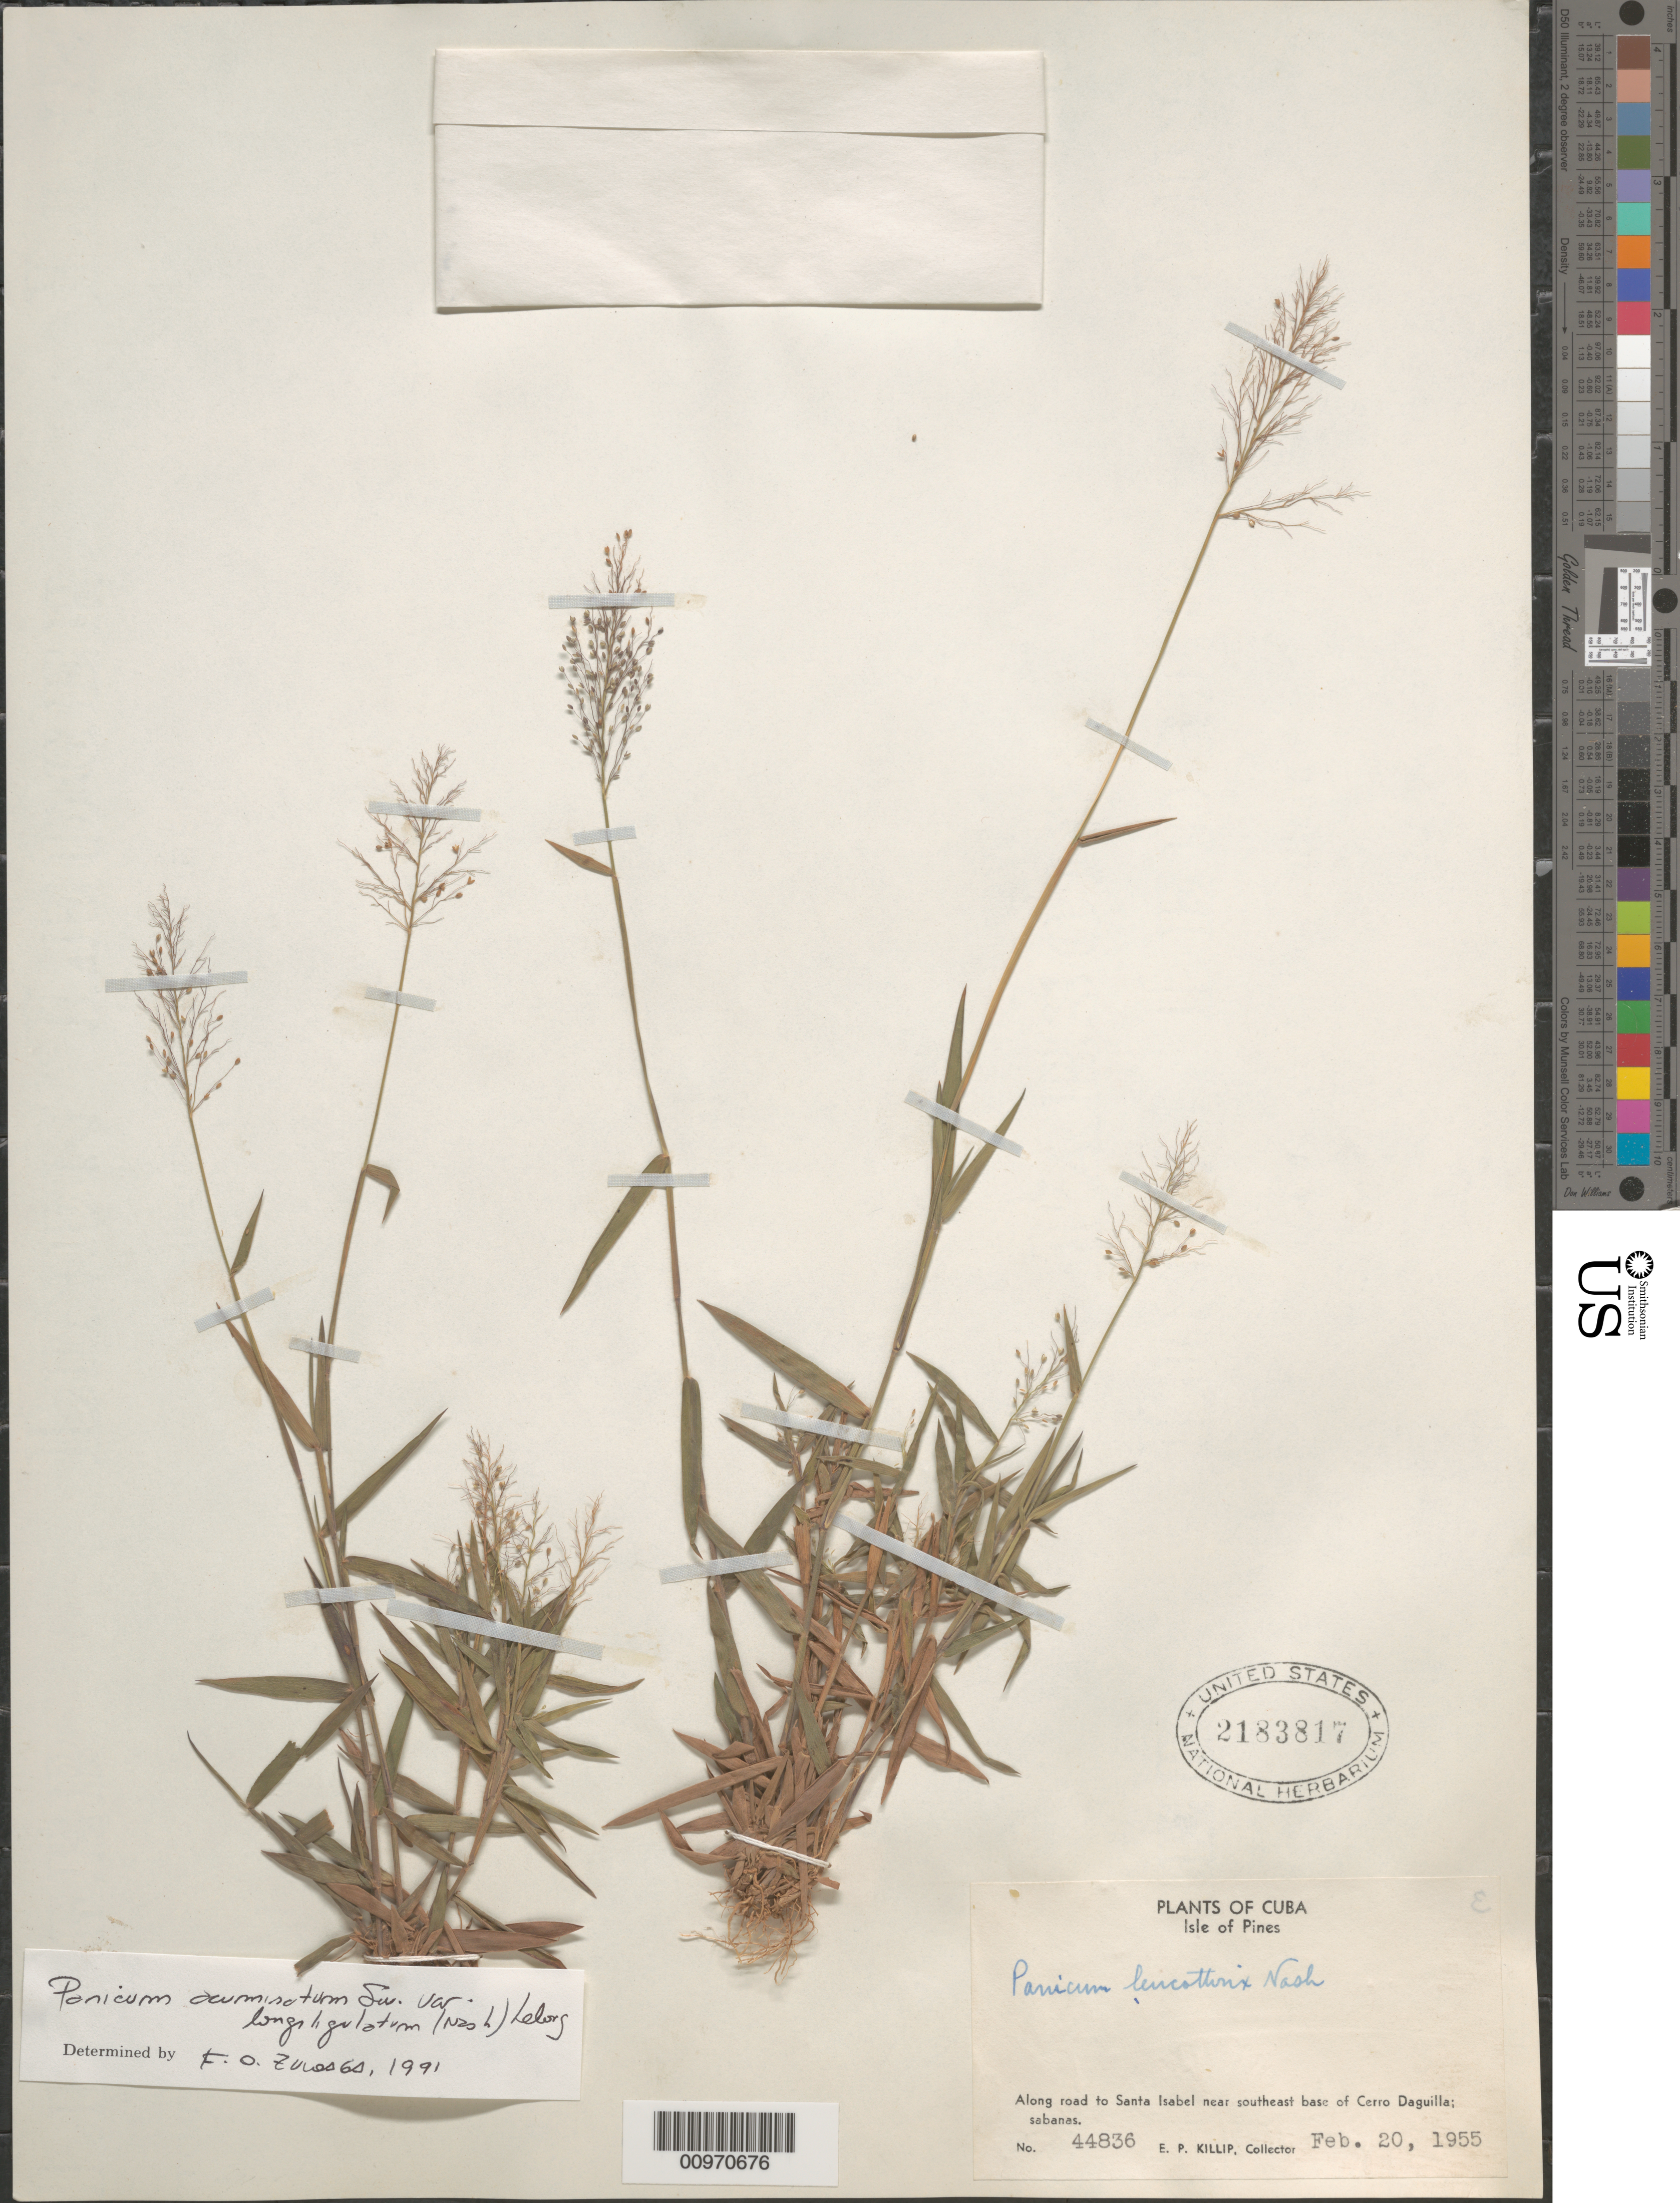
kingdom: Plantae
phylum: Tracheophyta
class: Liliopsida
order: Poales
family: Poaceae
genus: Panicum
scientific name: Panicum acuminatum var. longiligulatum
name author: (Nash) Lelong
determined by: Zuloaga, F. O.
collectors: E. P. Killip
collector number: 44836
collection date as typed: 20 Feb 1955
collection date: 1955-02-20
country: Cuba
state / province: Isla de la Juventud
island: Isla de la Juventud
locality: [Isle of Pines], Santa Isabel, along road near southeast base of Cerro Daguila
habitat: Sabanas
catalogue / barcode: US 2183817